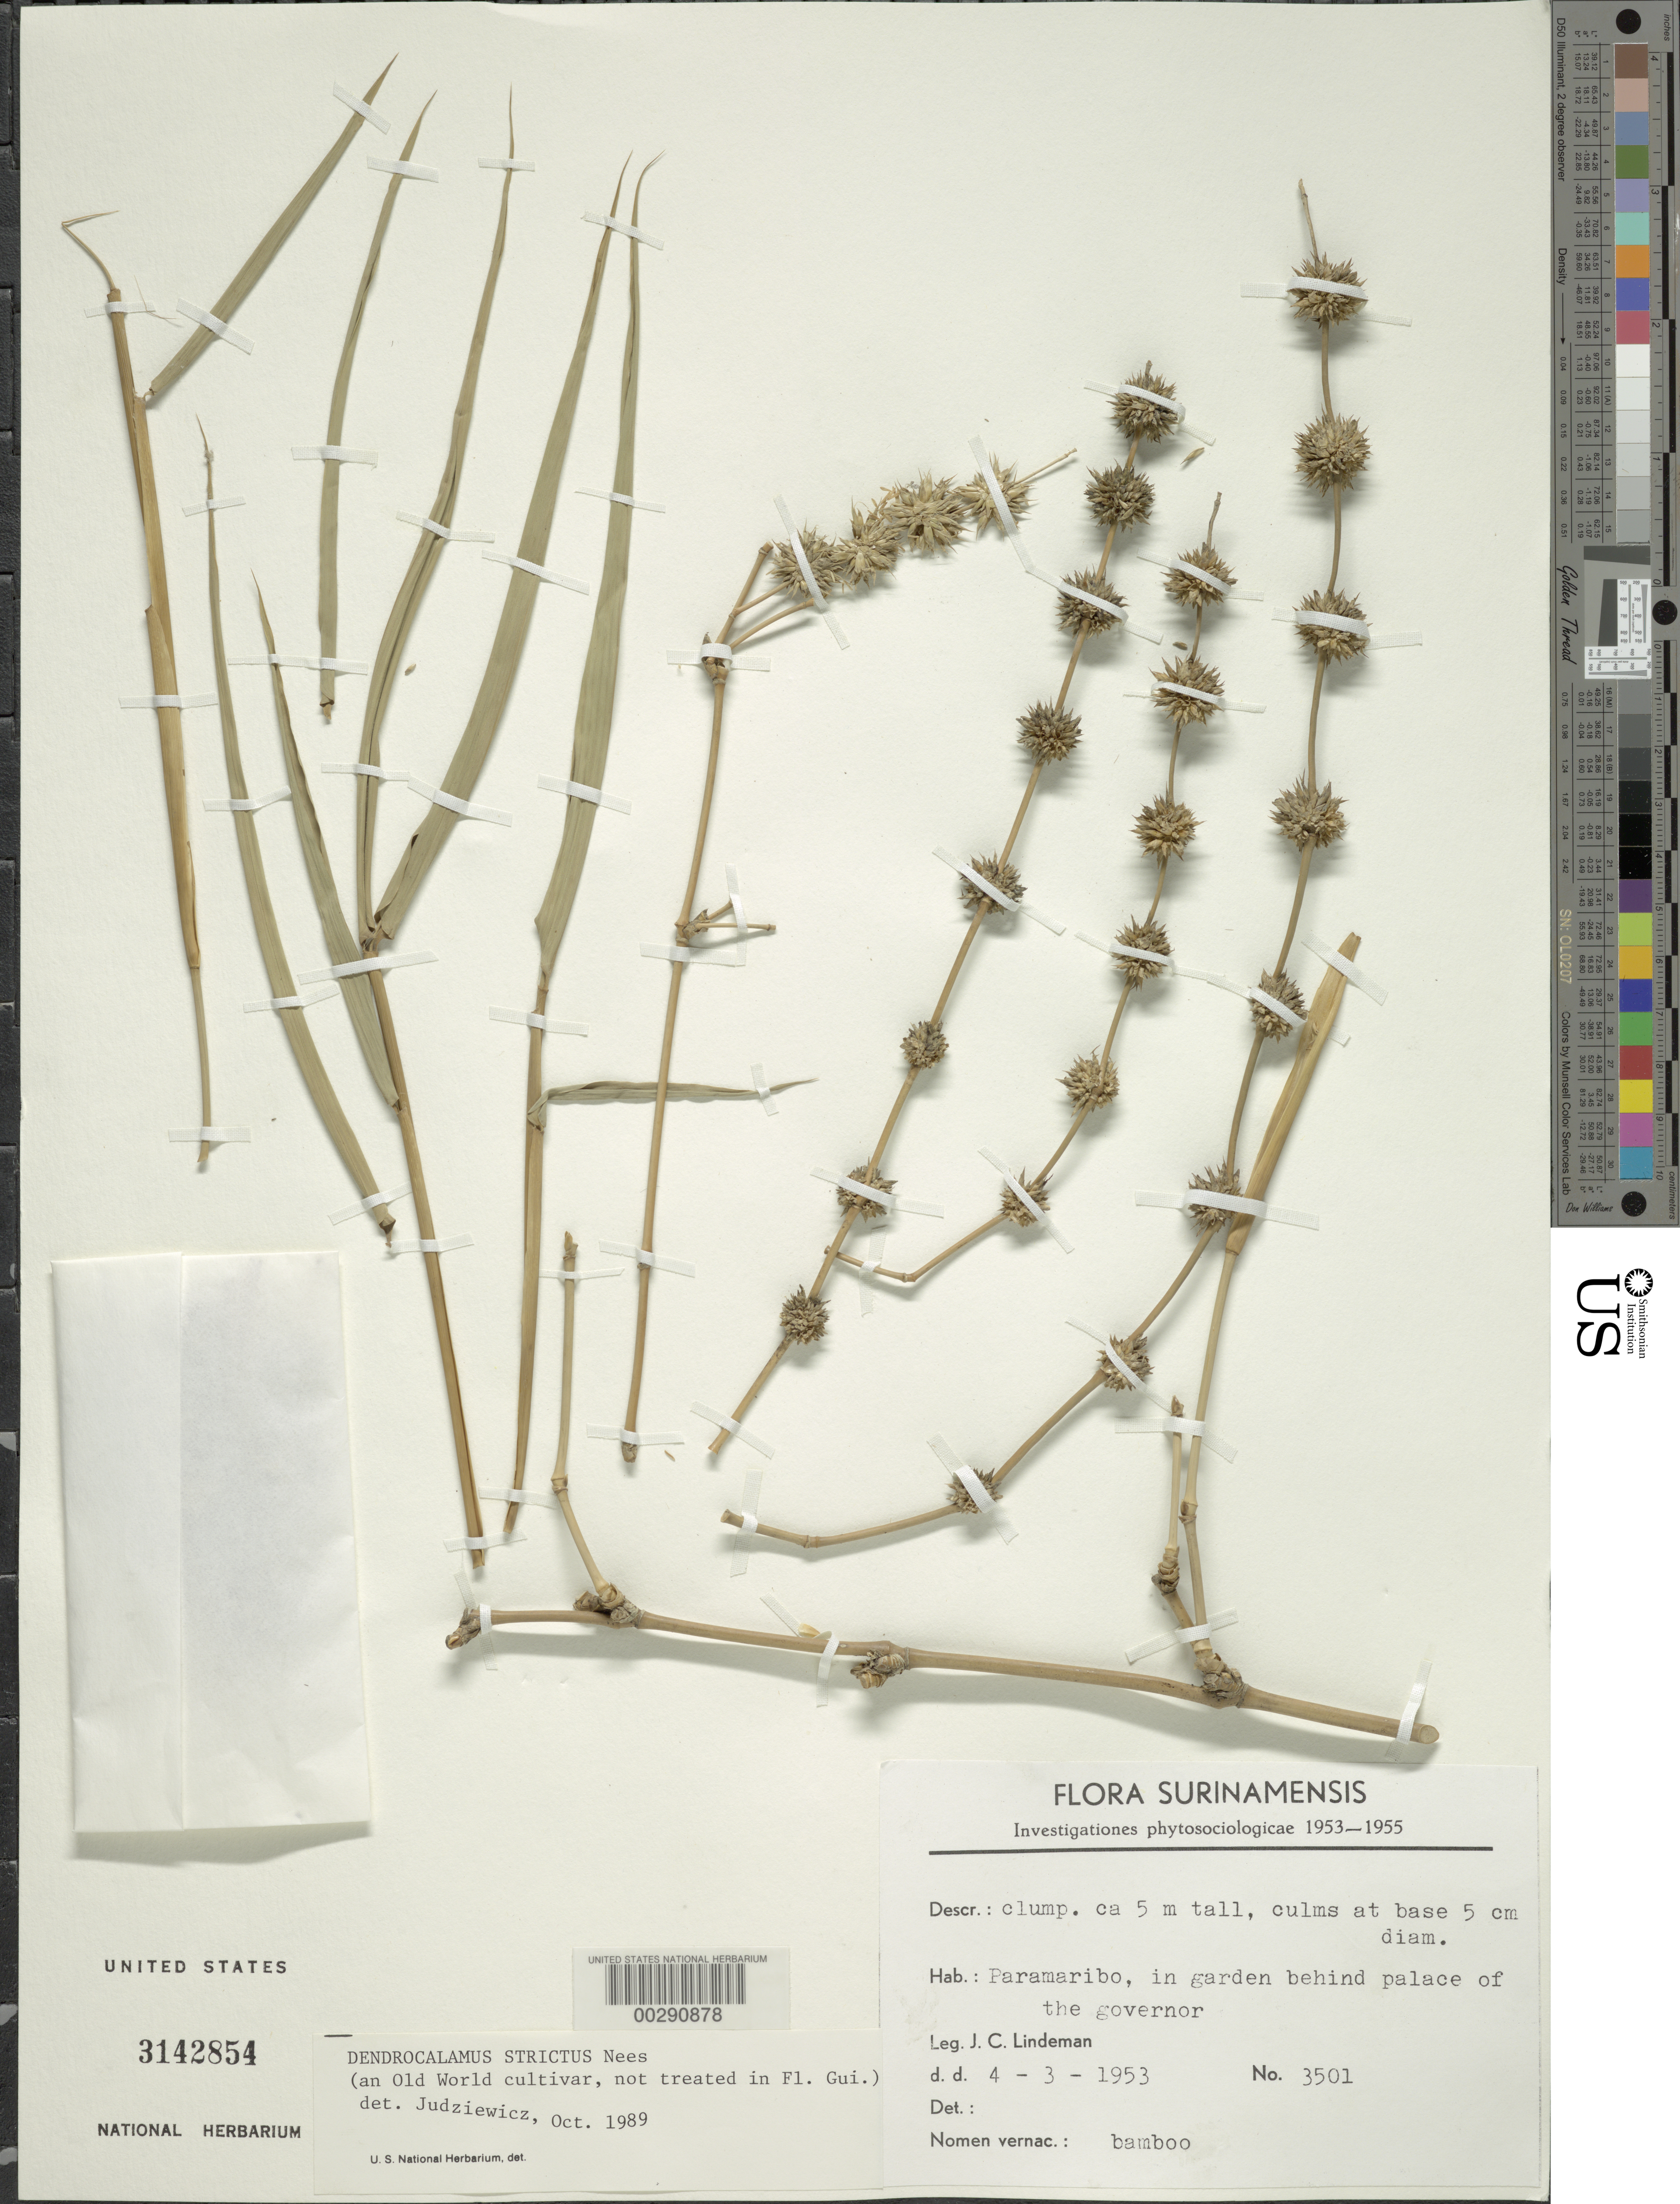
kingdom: Plantae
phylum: Tracheophyta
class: Liliopsida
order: Poales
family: Poaceae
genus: Dendrocalamus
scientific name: Dendrocalamus strictus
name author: (Roxb.) Nees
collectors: J. C. Lindeman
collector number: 3501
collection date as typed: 04 Mar 1953 or 03 Apr 1953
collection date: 1953-03-04 or 1953-04-03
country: Suriname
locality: Paramaribo, in garden behind palace of the governor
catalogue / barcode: US 3142854